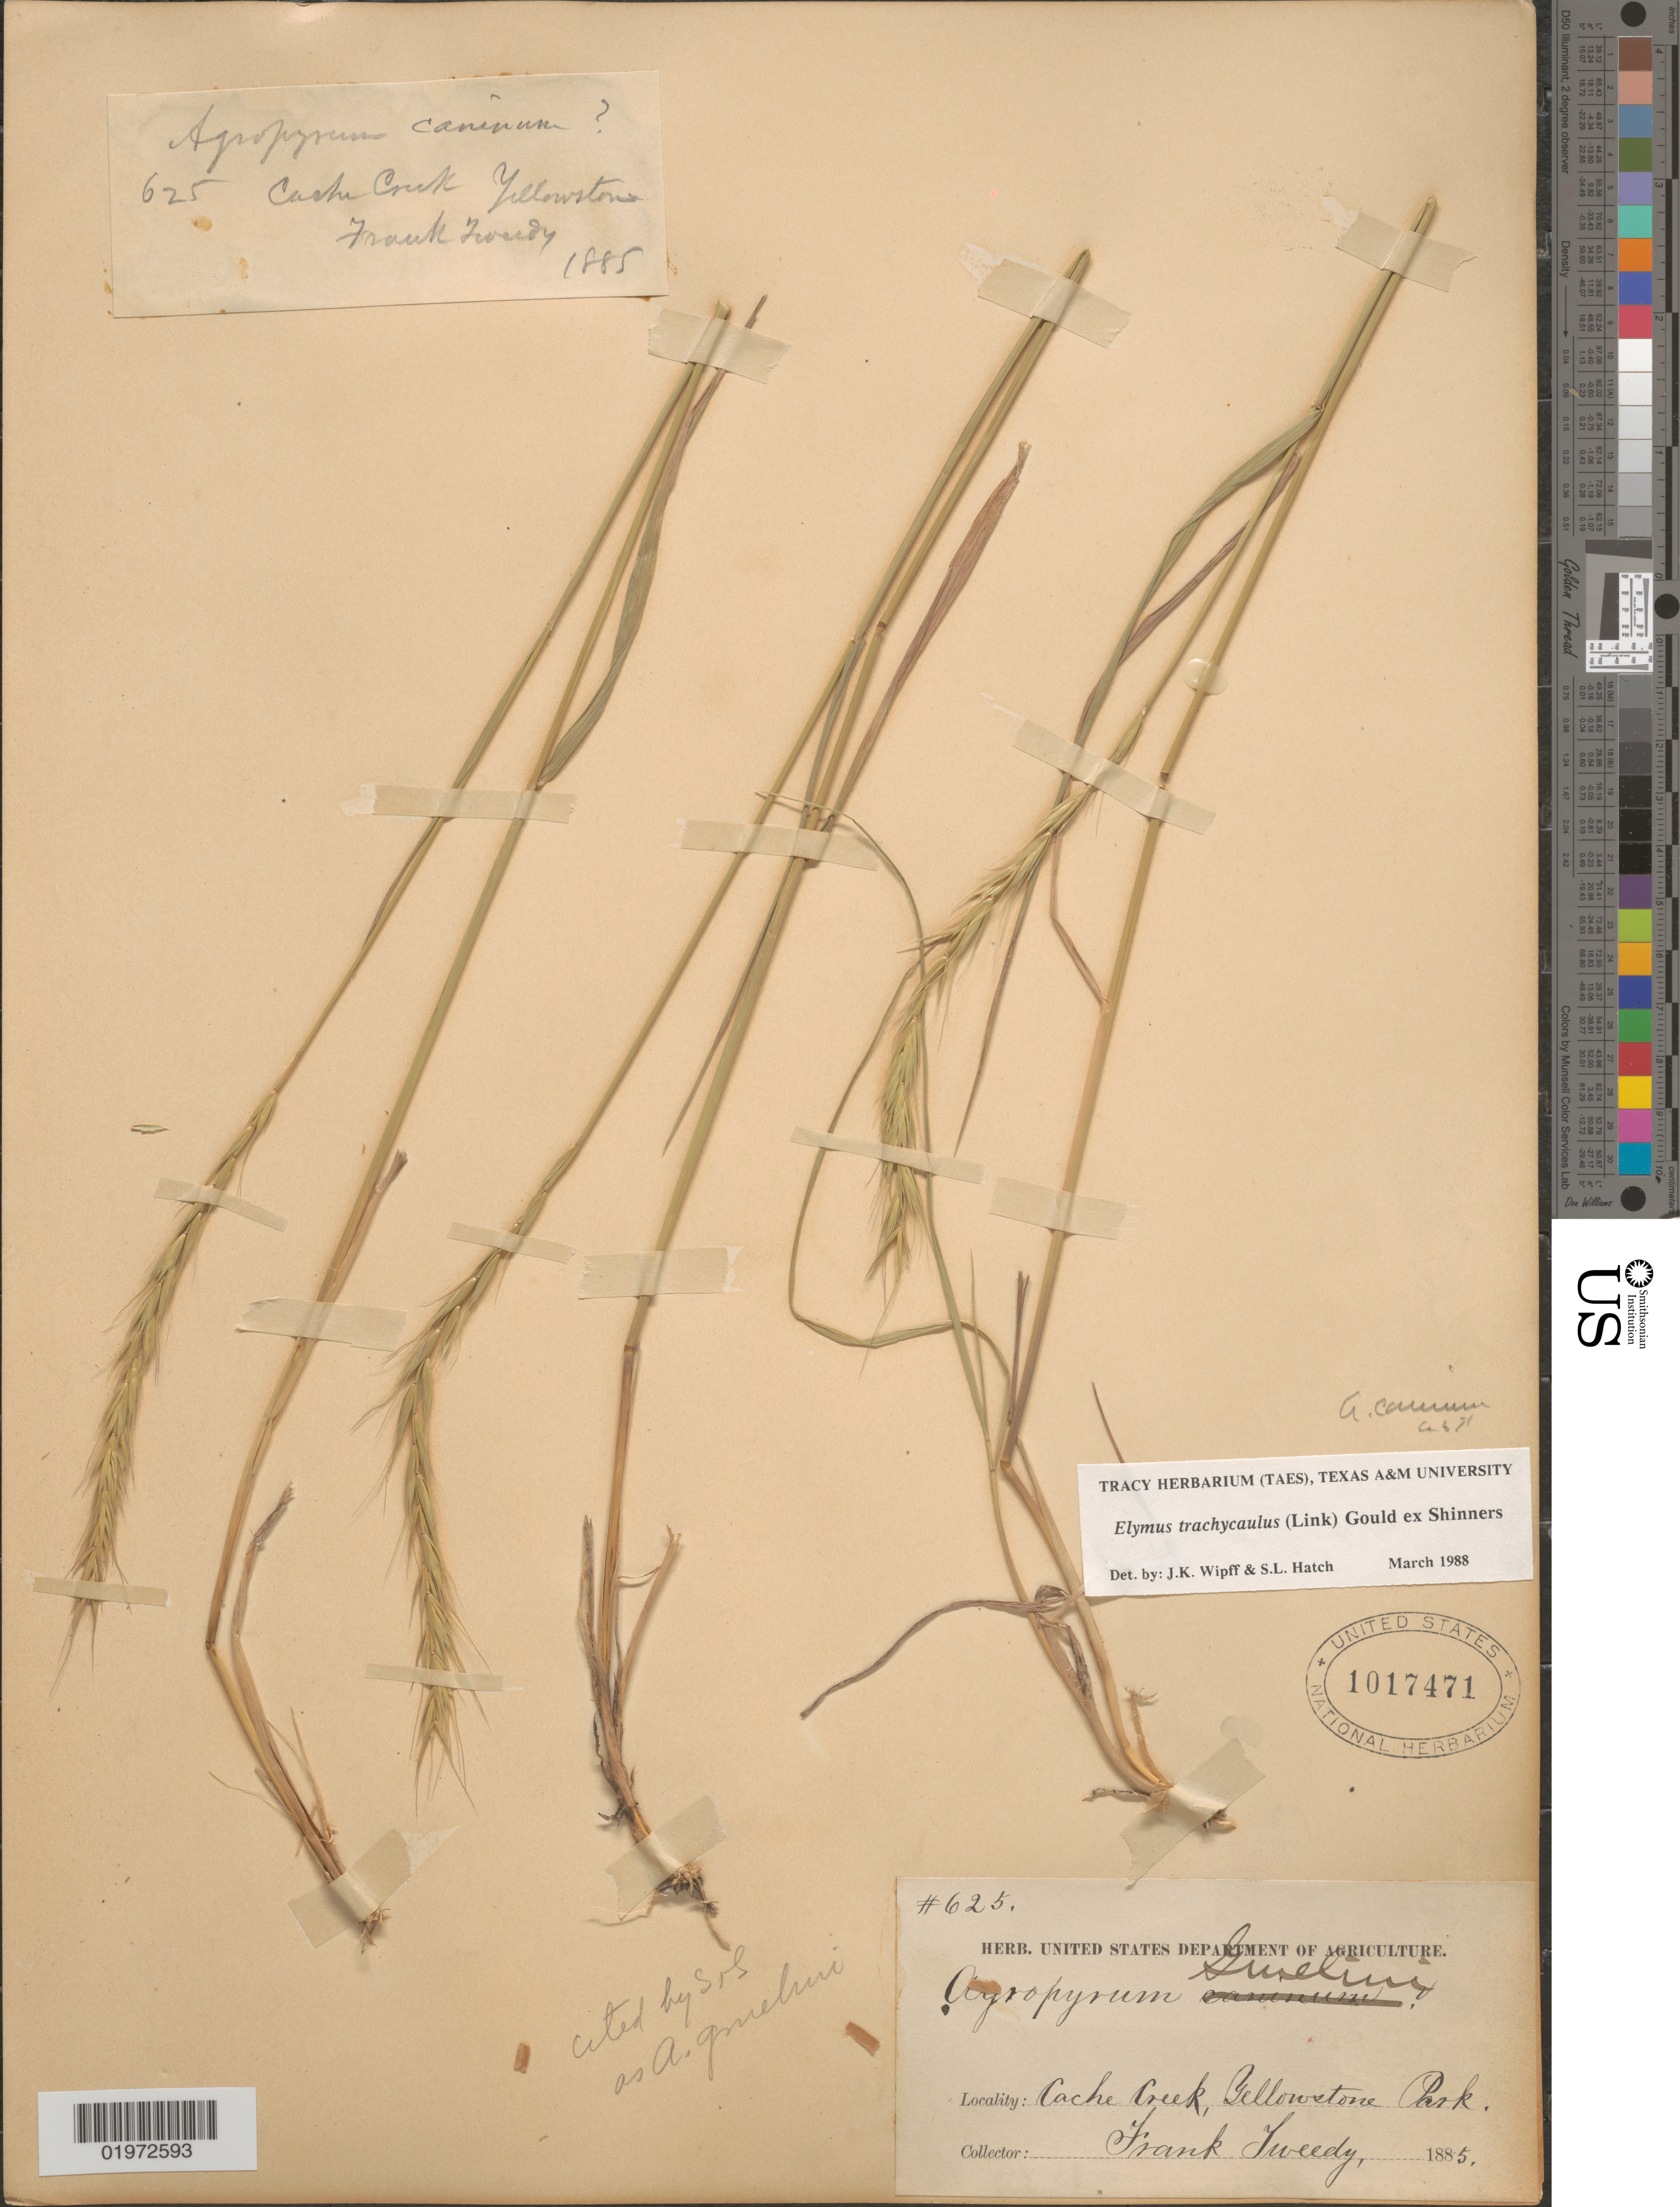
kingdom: Plantae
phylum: Tracheophyta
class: Liliopsida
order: Poales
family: Poaceae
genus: Elymus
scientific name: Elymus trachycaulus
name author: (Link) Gould ex Shinners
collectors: F. Tweedy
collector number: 625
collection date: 1885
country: United States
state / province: Wyoming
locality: Cache Creek, Yellowstone Park.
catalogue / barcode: US 1017471